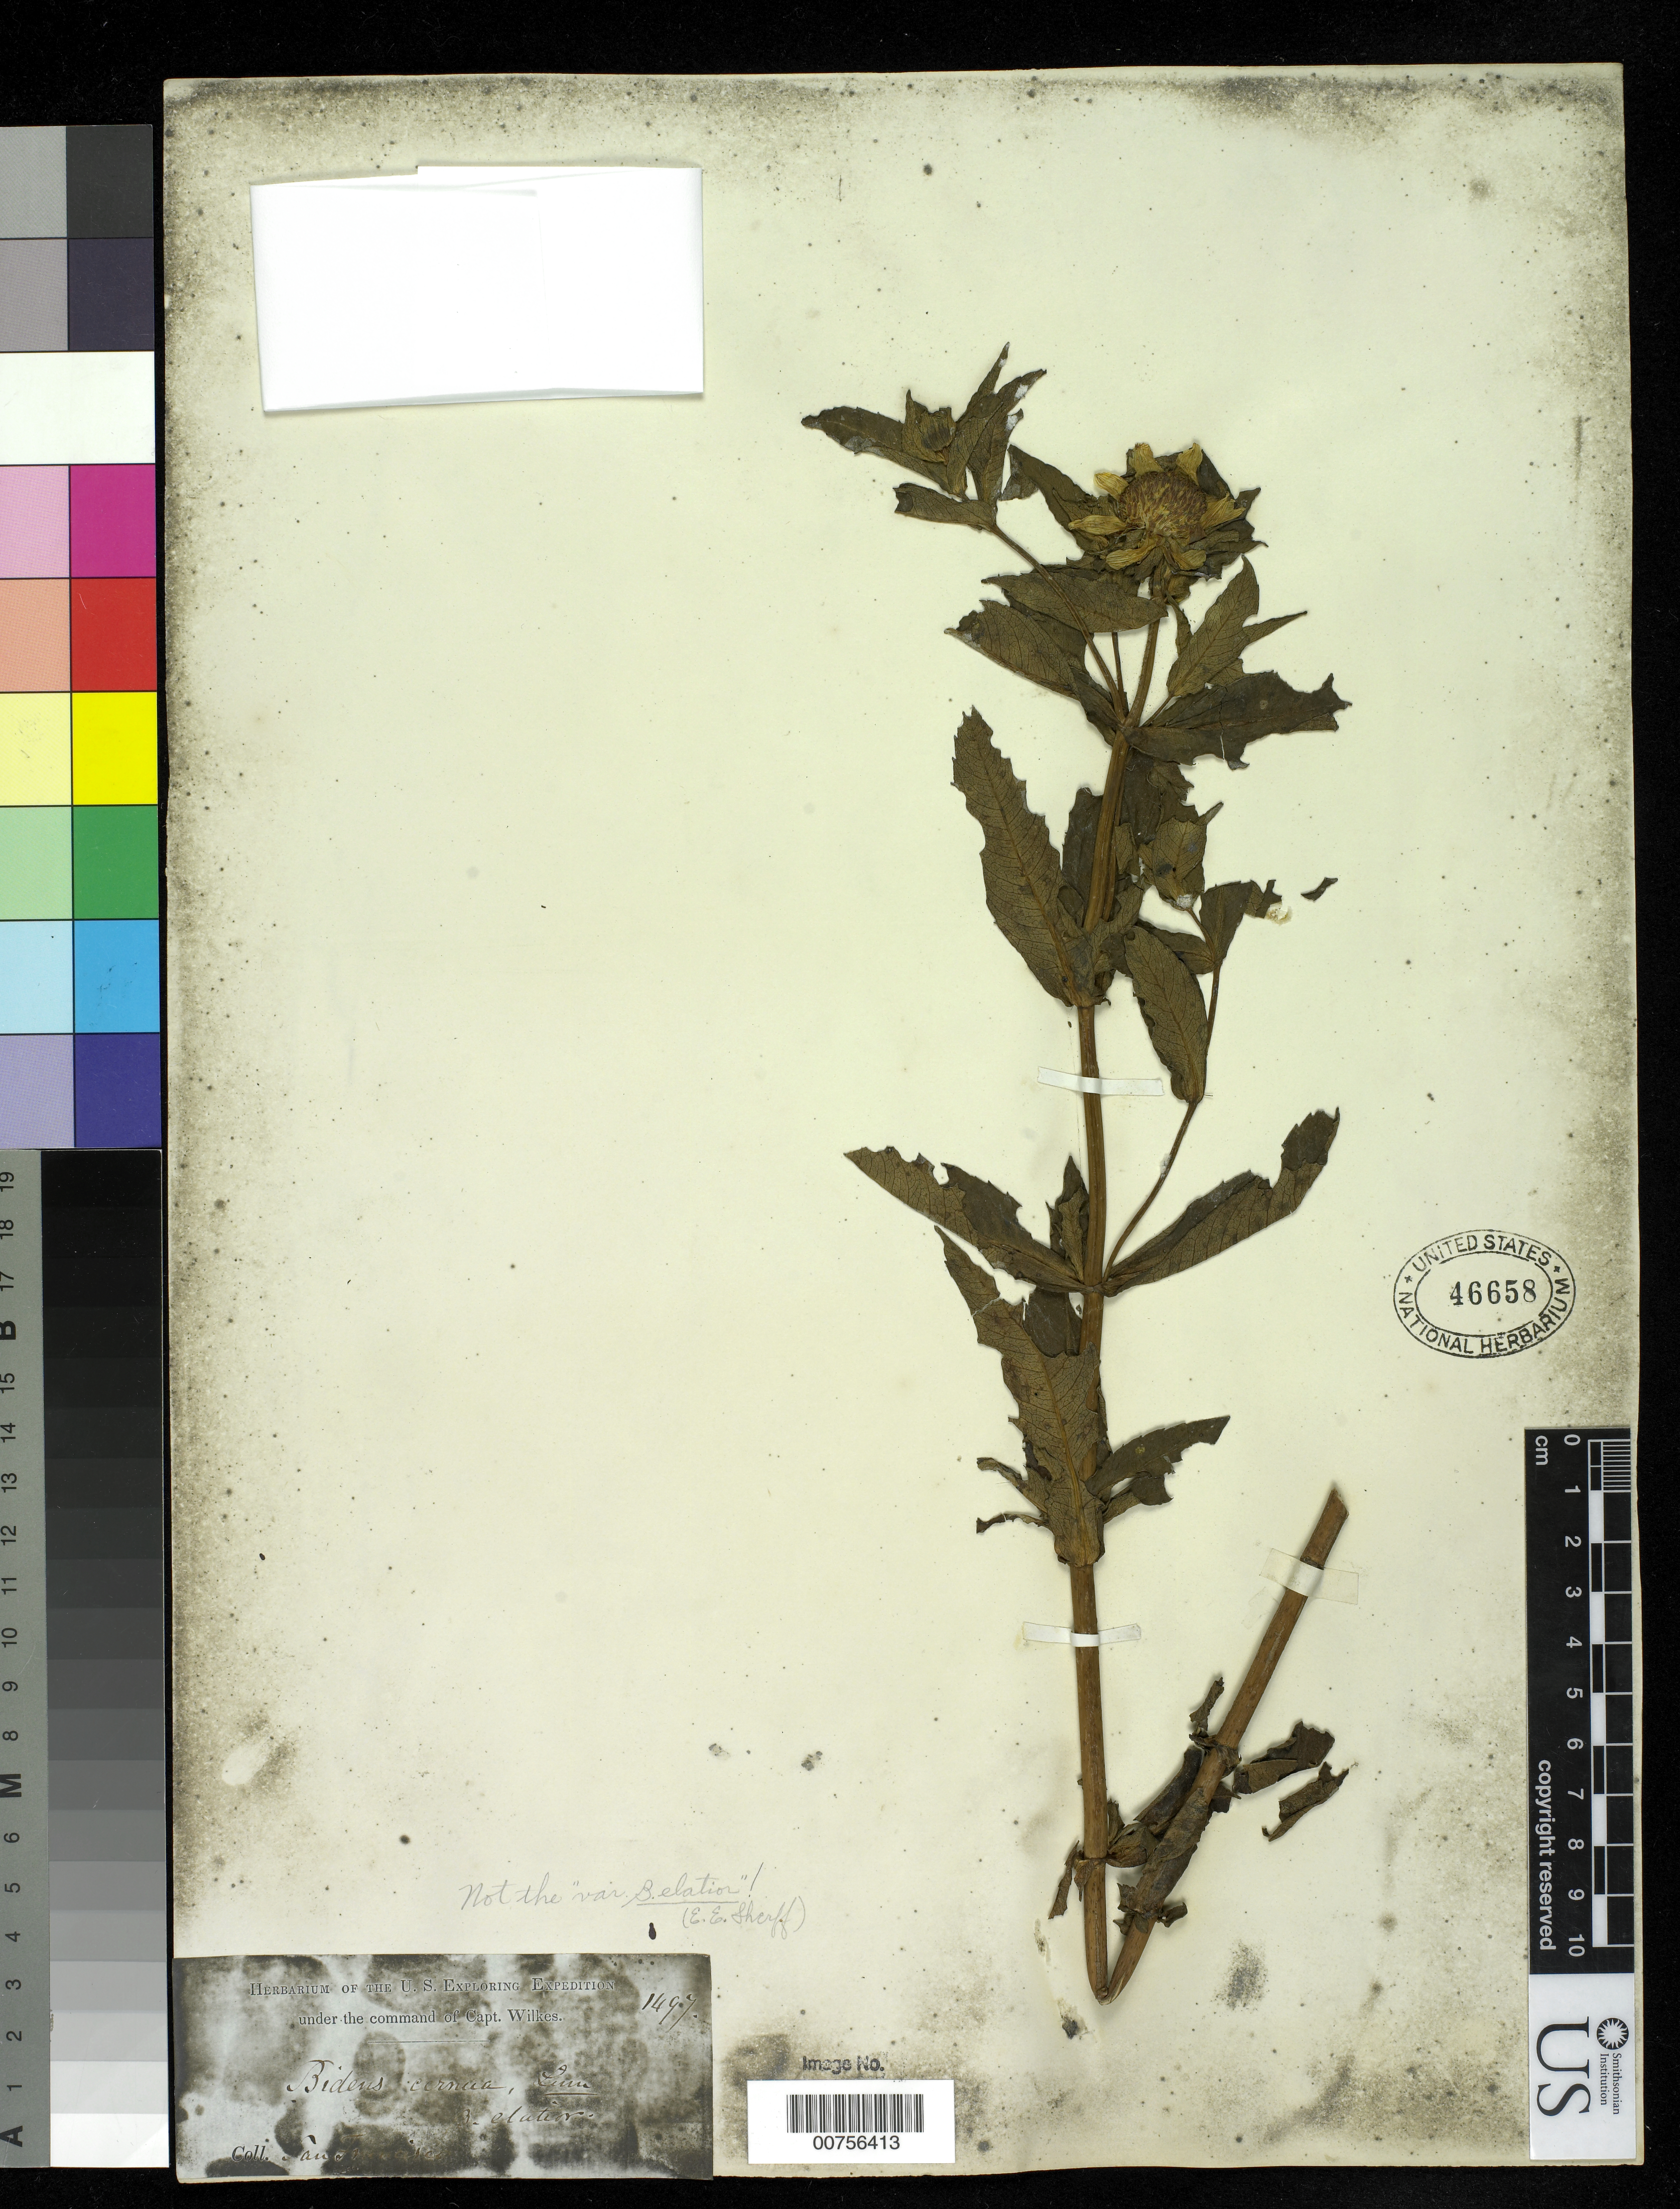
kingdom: Plantae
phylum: Tracheophyta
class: Magnoliopsida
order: Asterales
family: Asteraceae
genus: Bidens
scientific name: Bidens cernua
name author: L.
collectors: Wilkes Explor. Exped.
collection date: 1838/1842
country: United States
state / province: California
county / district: San Francisco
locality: San Francisco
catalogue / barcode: US 46658